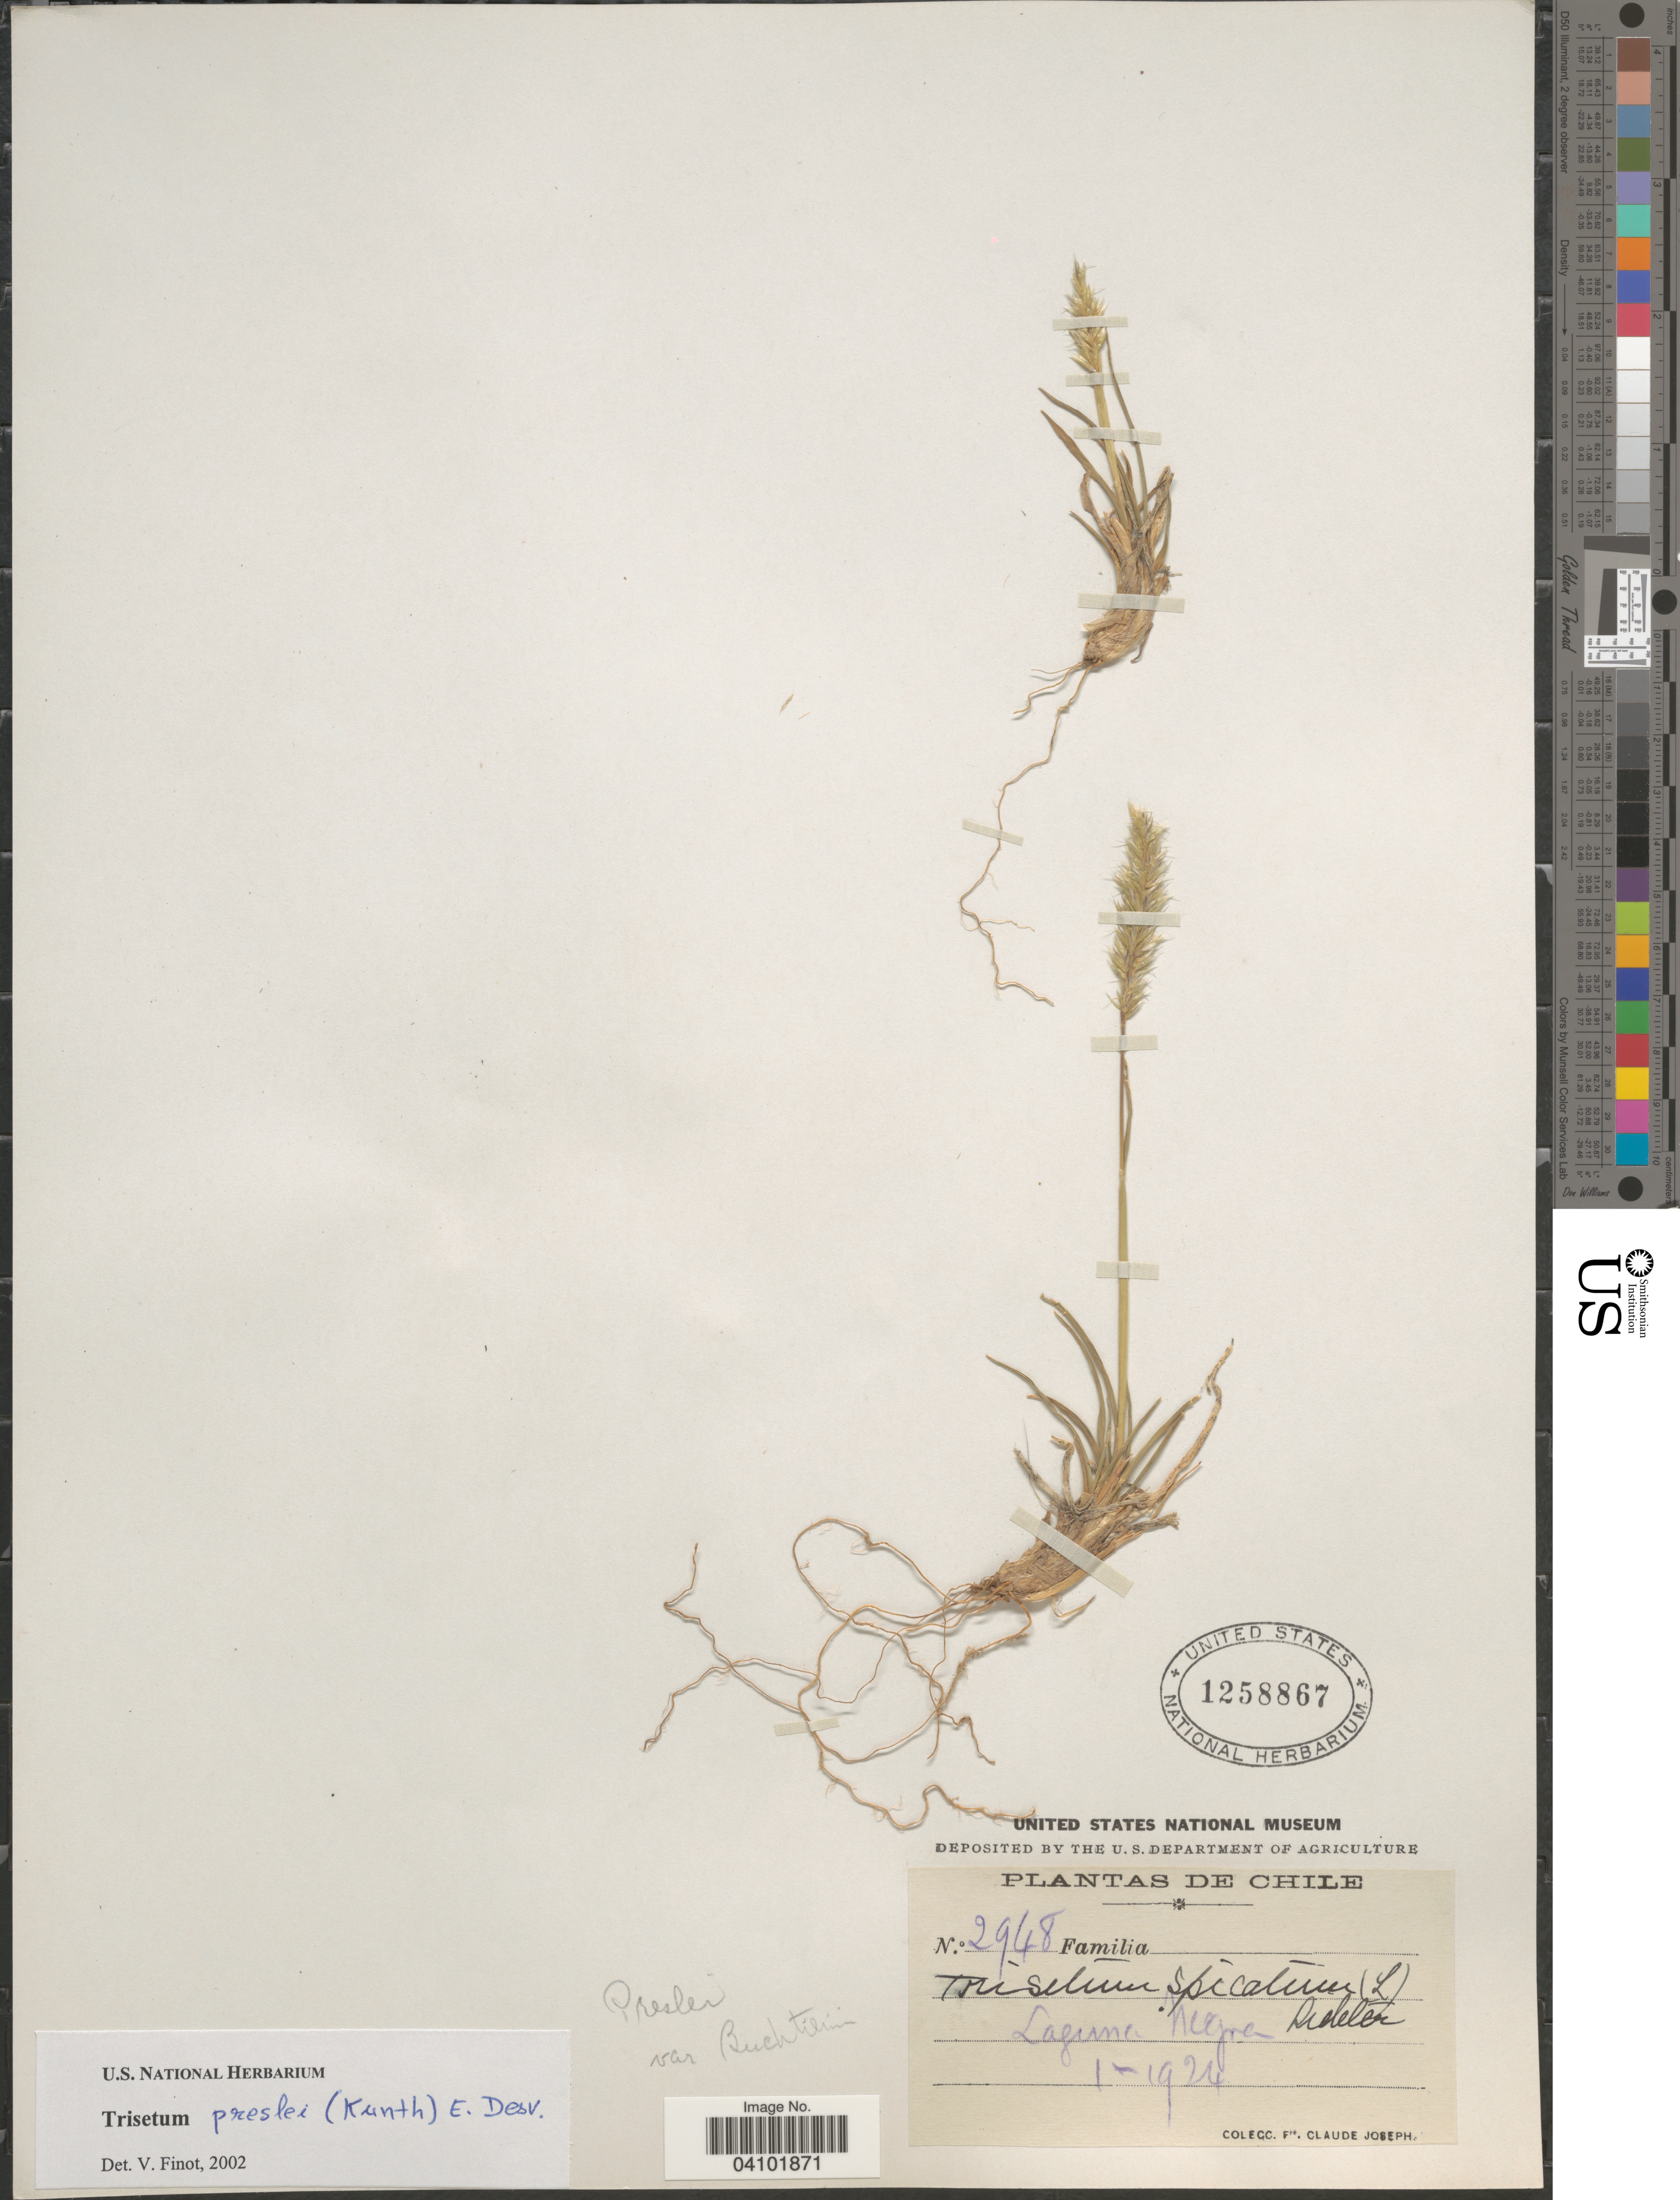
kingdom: Plantae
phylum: Tracheophyta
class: Liliopsida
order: Poales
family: Poaceae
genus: Koeleria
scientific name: Koeleria preslii ined.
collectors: Bro. Claude-Joseph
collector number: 2948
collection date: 1924-01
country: Chile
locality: Laguna Negra.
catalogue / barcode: US 1258867